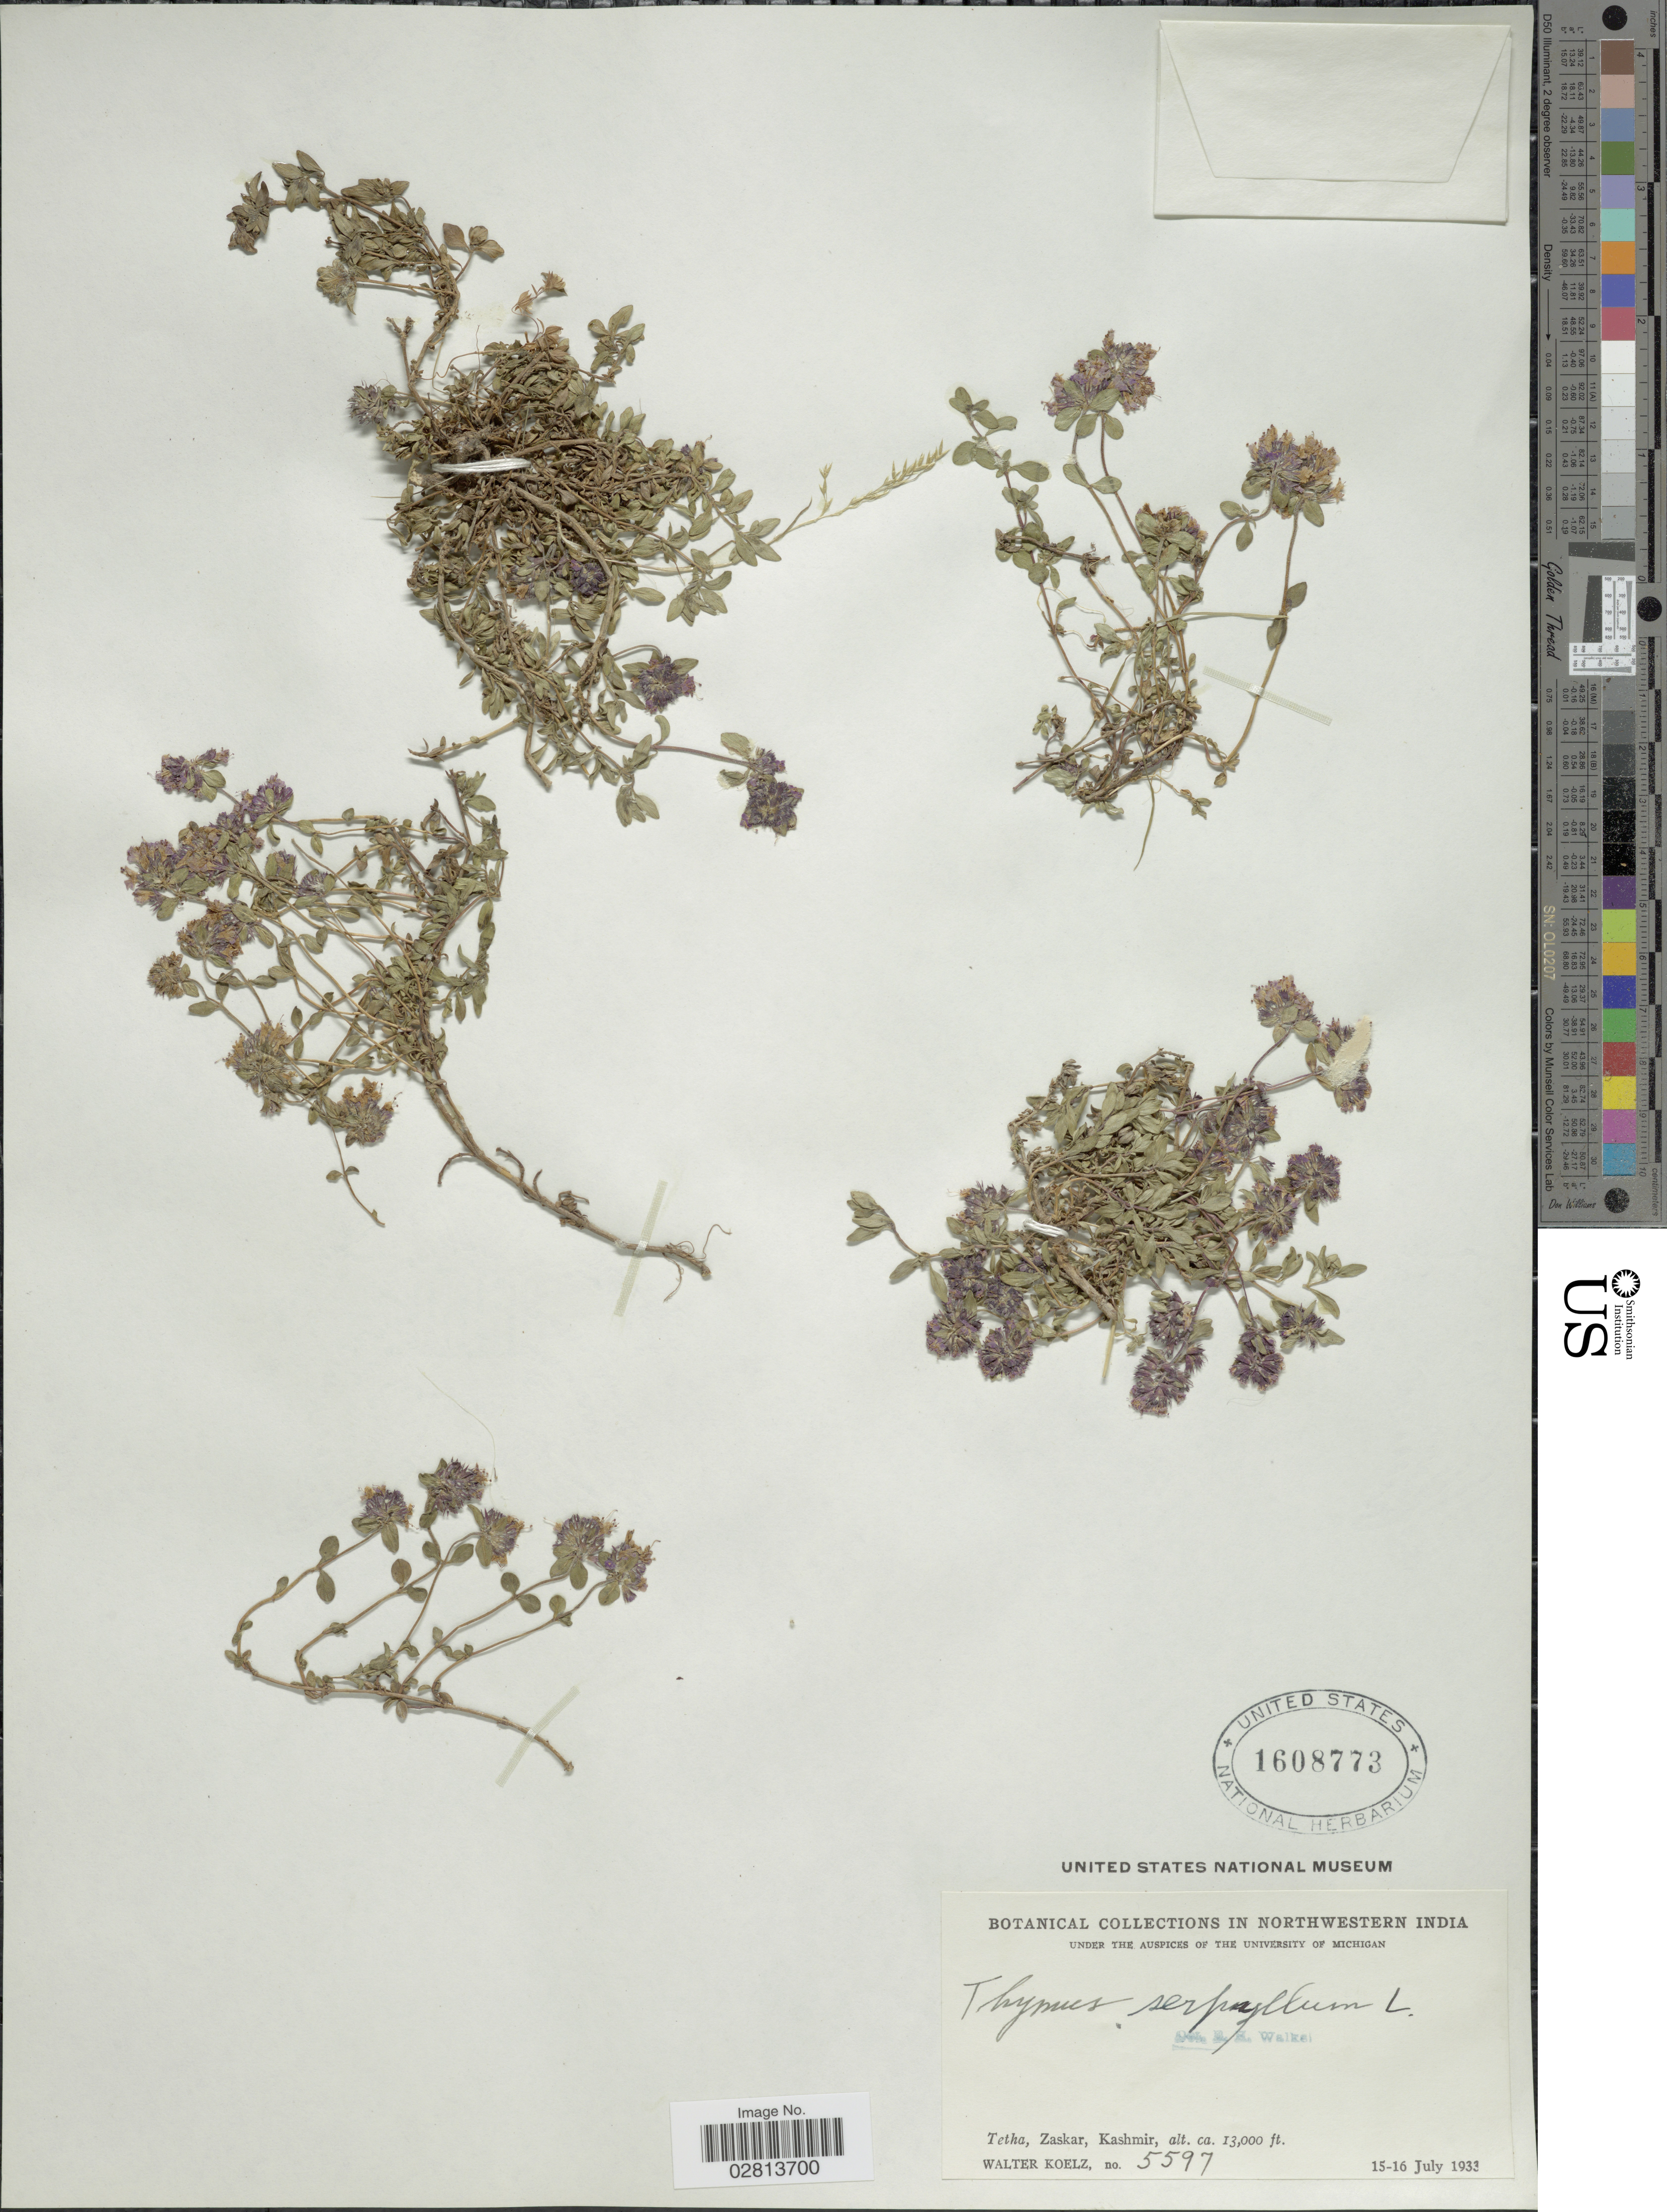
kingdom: Plantae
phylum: Tracheophyta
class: Magnoliopsida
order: Lamiales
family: Lamiaceae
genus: Thymus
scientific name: Thymus serpyllum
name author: L.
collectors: W. N. Koelz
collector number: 5597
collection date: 1933-07-15/1933-07-16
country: India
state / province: Jammu and Kashmir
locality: Northwestern India. Tetha, Zaskar. Kashmir.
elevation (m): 3962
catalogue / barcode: US 1608773